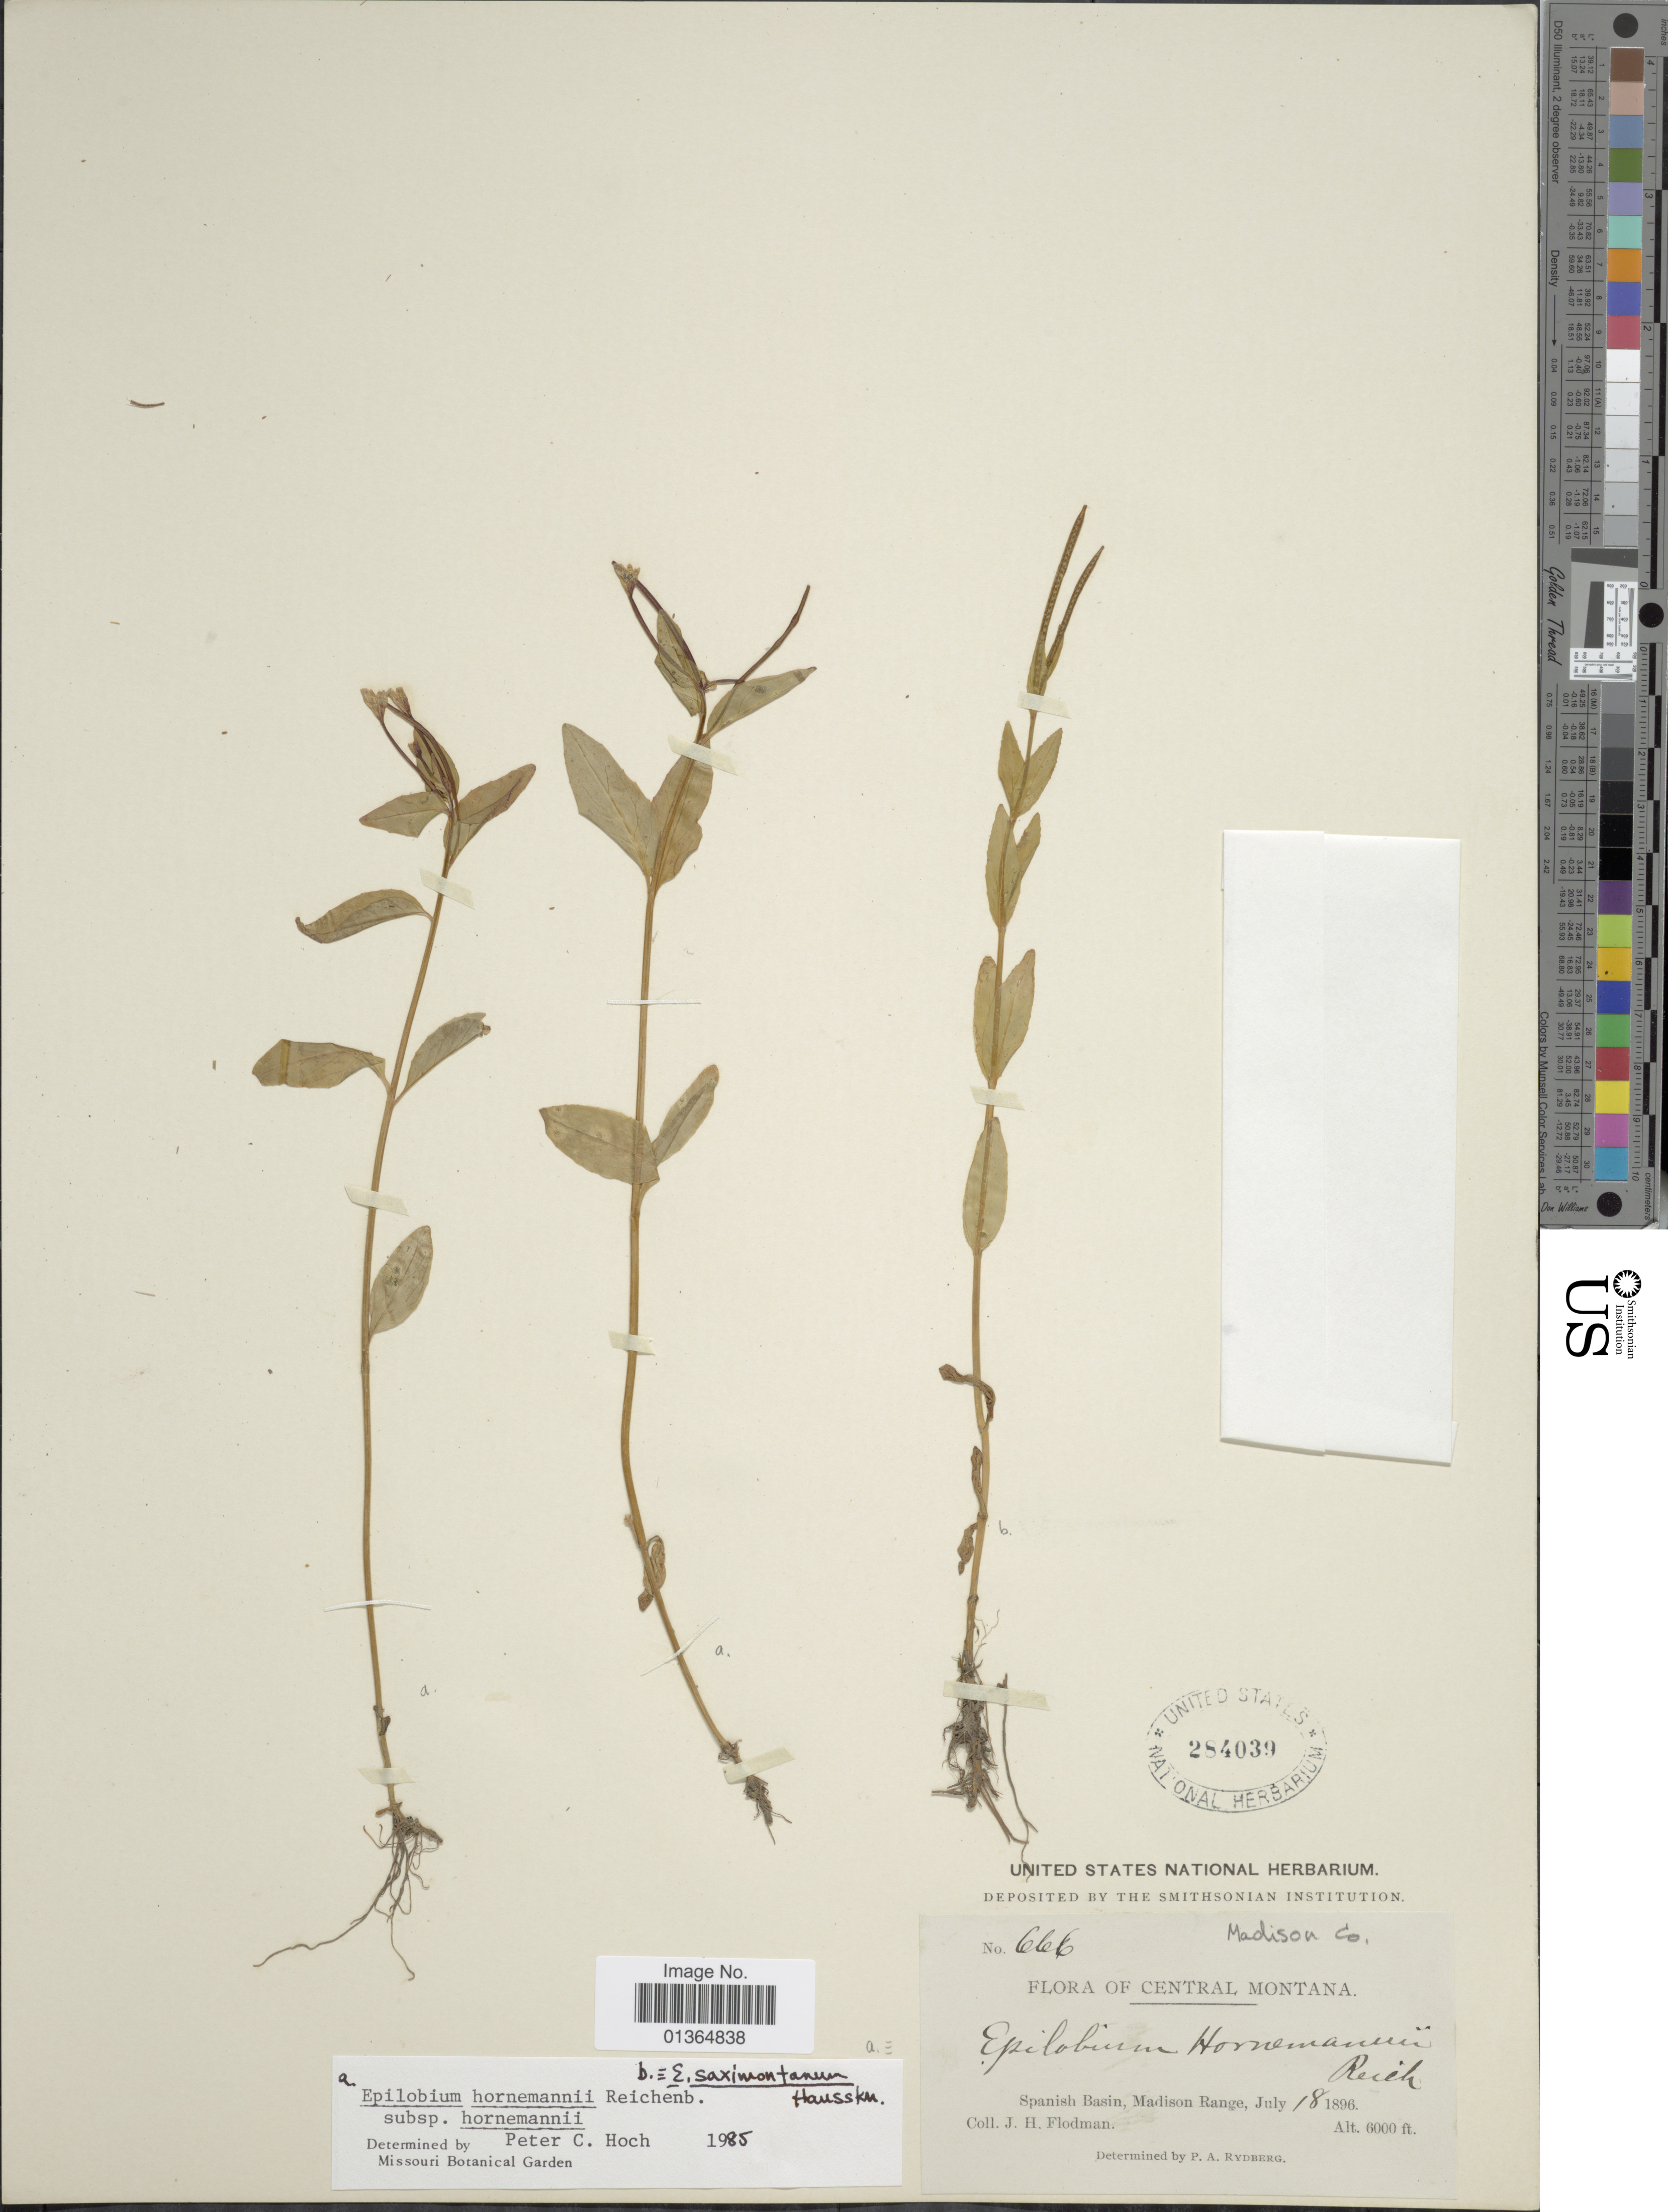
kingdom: Plantae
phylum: Tracheophyta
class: Magnoliopsida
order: Myrtales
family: Onagraceae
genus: Epilobium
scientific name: Epilobium hornemannii subsp. hornemannii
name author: Rchb.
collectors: J. Flodman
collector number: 666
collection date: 1896-07-18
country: United States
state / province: Montana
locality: Madison Co. Central Montana. Spanish Basin, Madison Range.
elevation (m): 1829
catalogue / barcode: US 284039